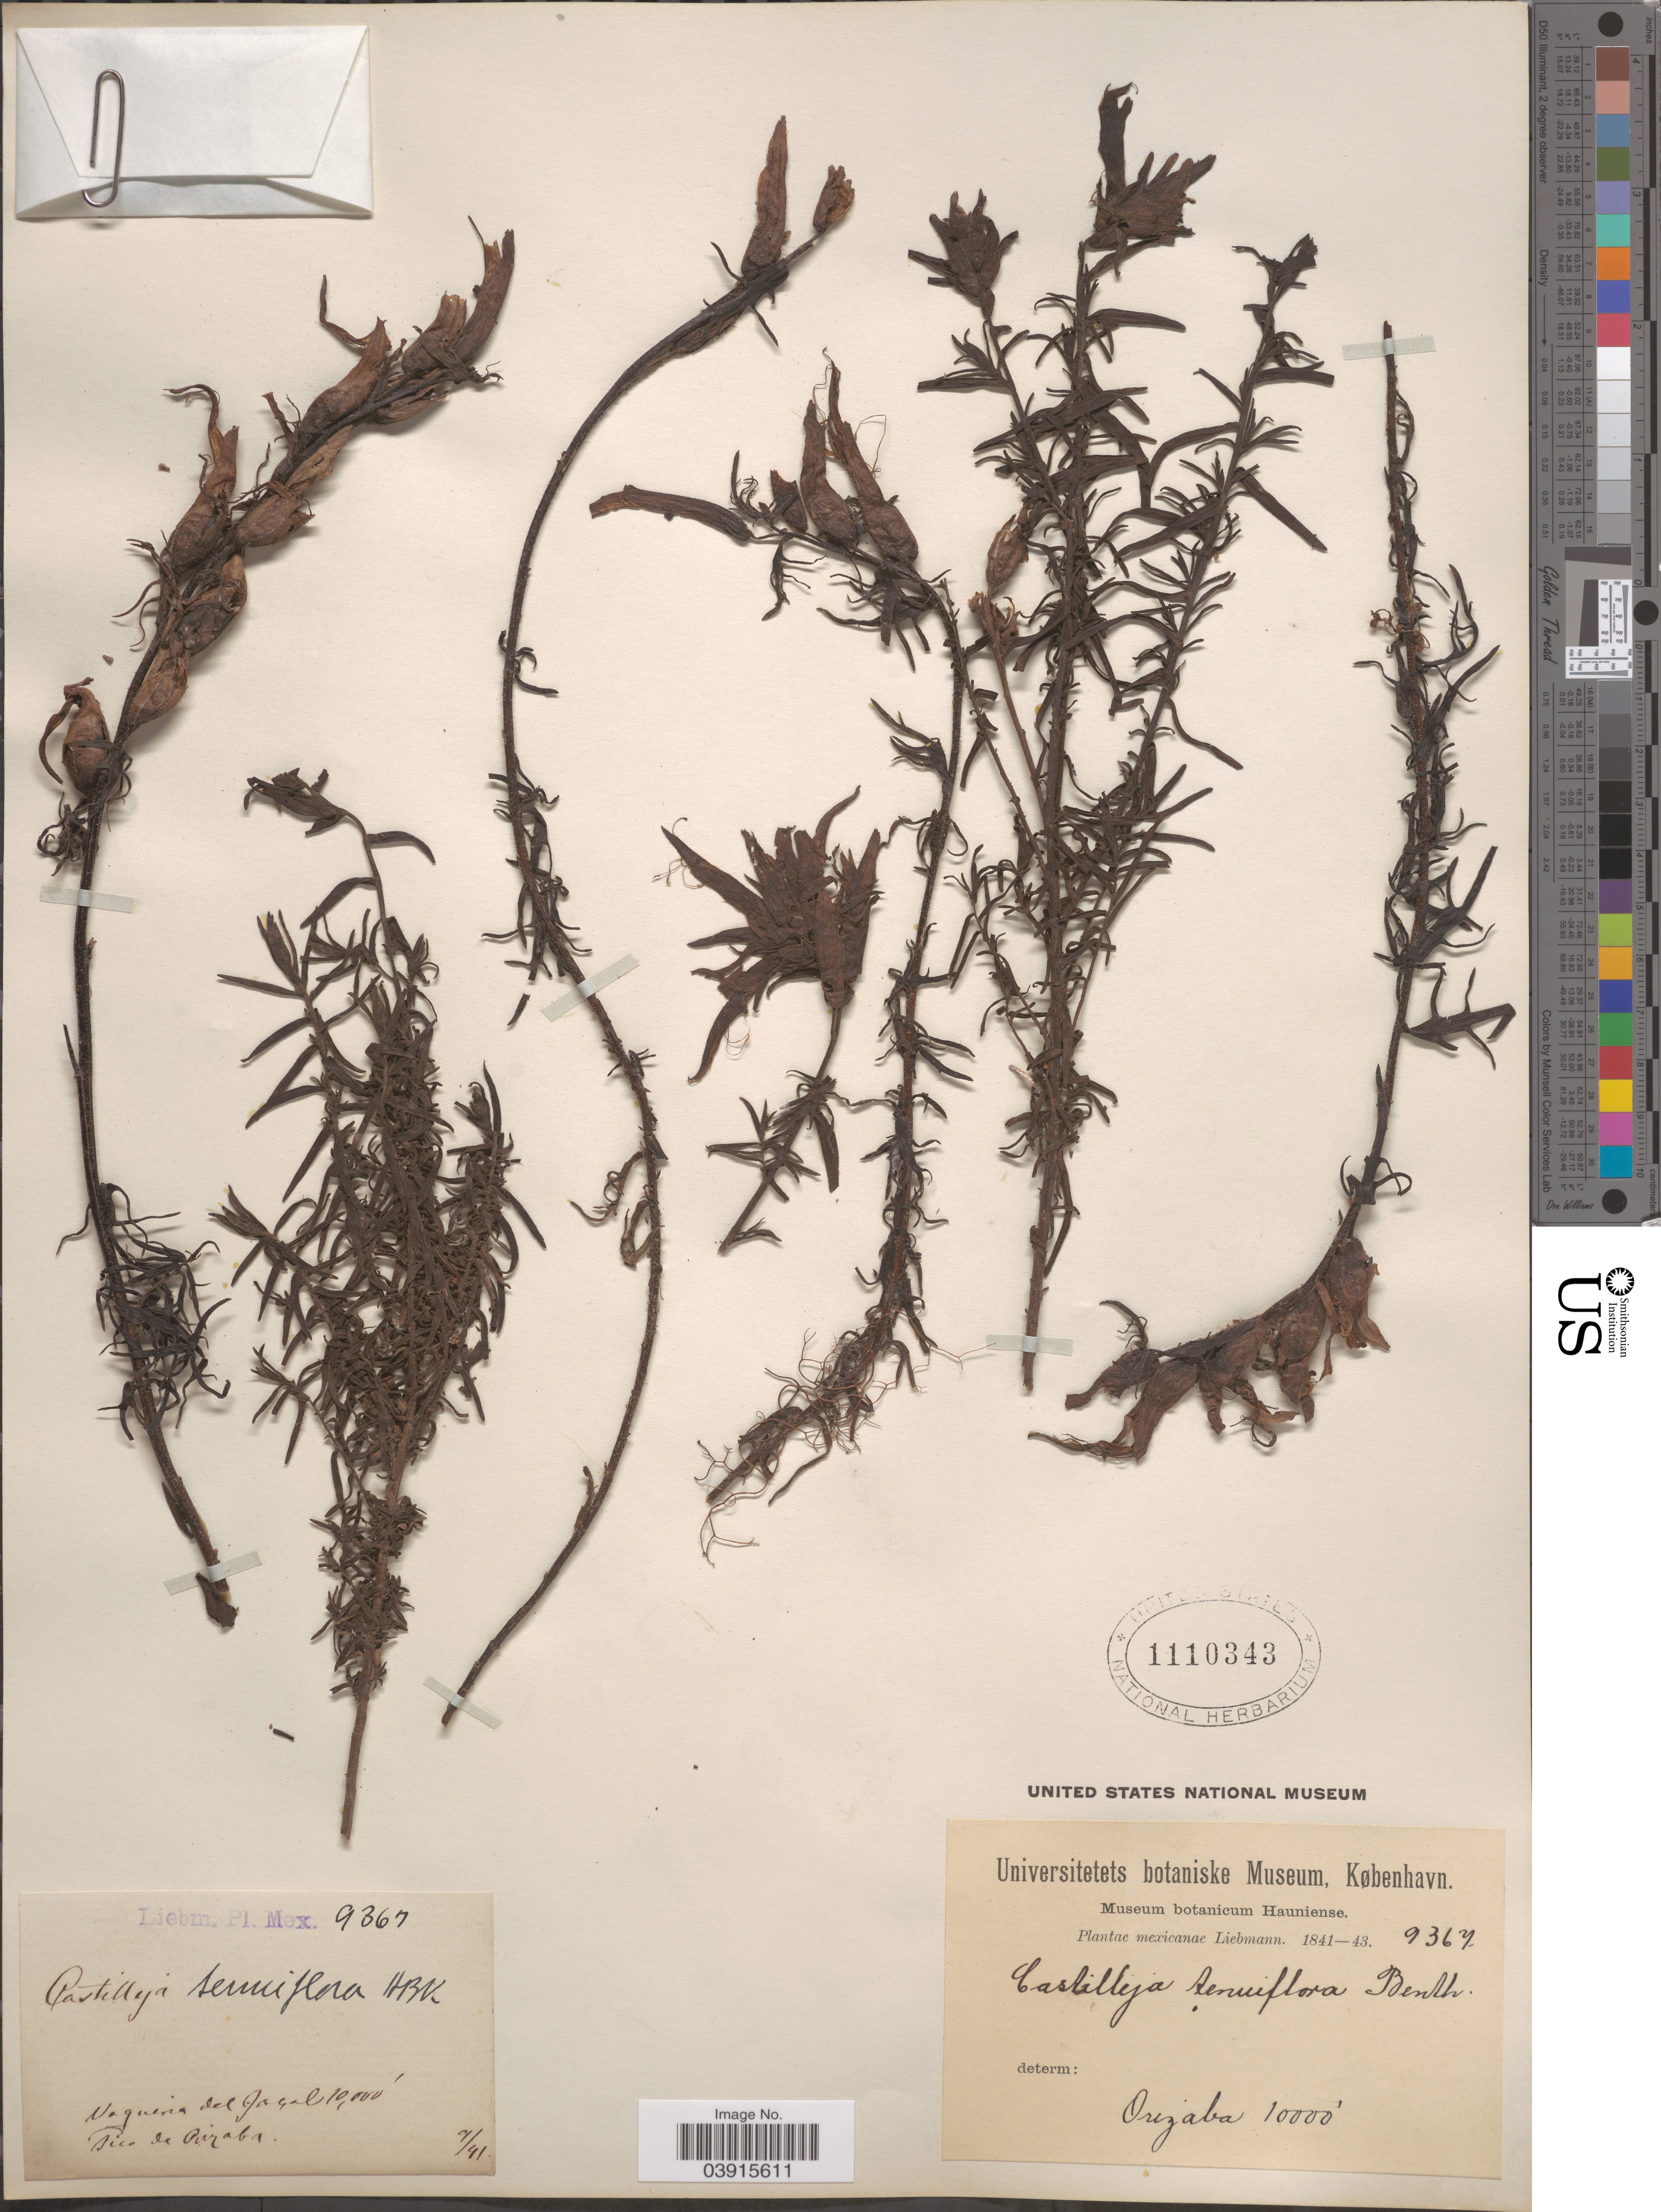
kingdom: Plantae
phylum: Tracheophyta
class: Magnoliopsida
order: Lamiales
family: Orobanchaceae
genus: Castilleja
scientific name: Castilleja tenuiflora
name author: Benth.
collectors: Liebmann, --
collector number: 9367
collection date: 1841-09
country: Mexico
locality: Vaqueria del Jacal. Pico de Orizaba.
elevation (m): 3048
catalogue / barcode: US 1110343